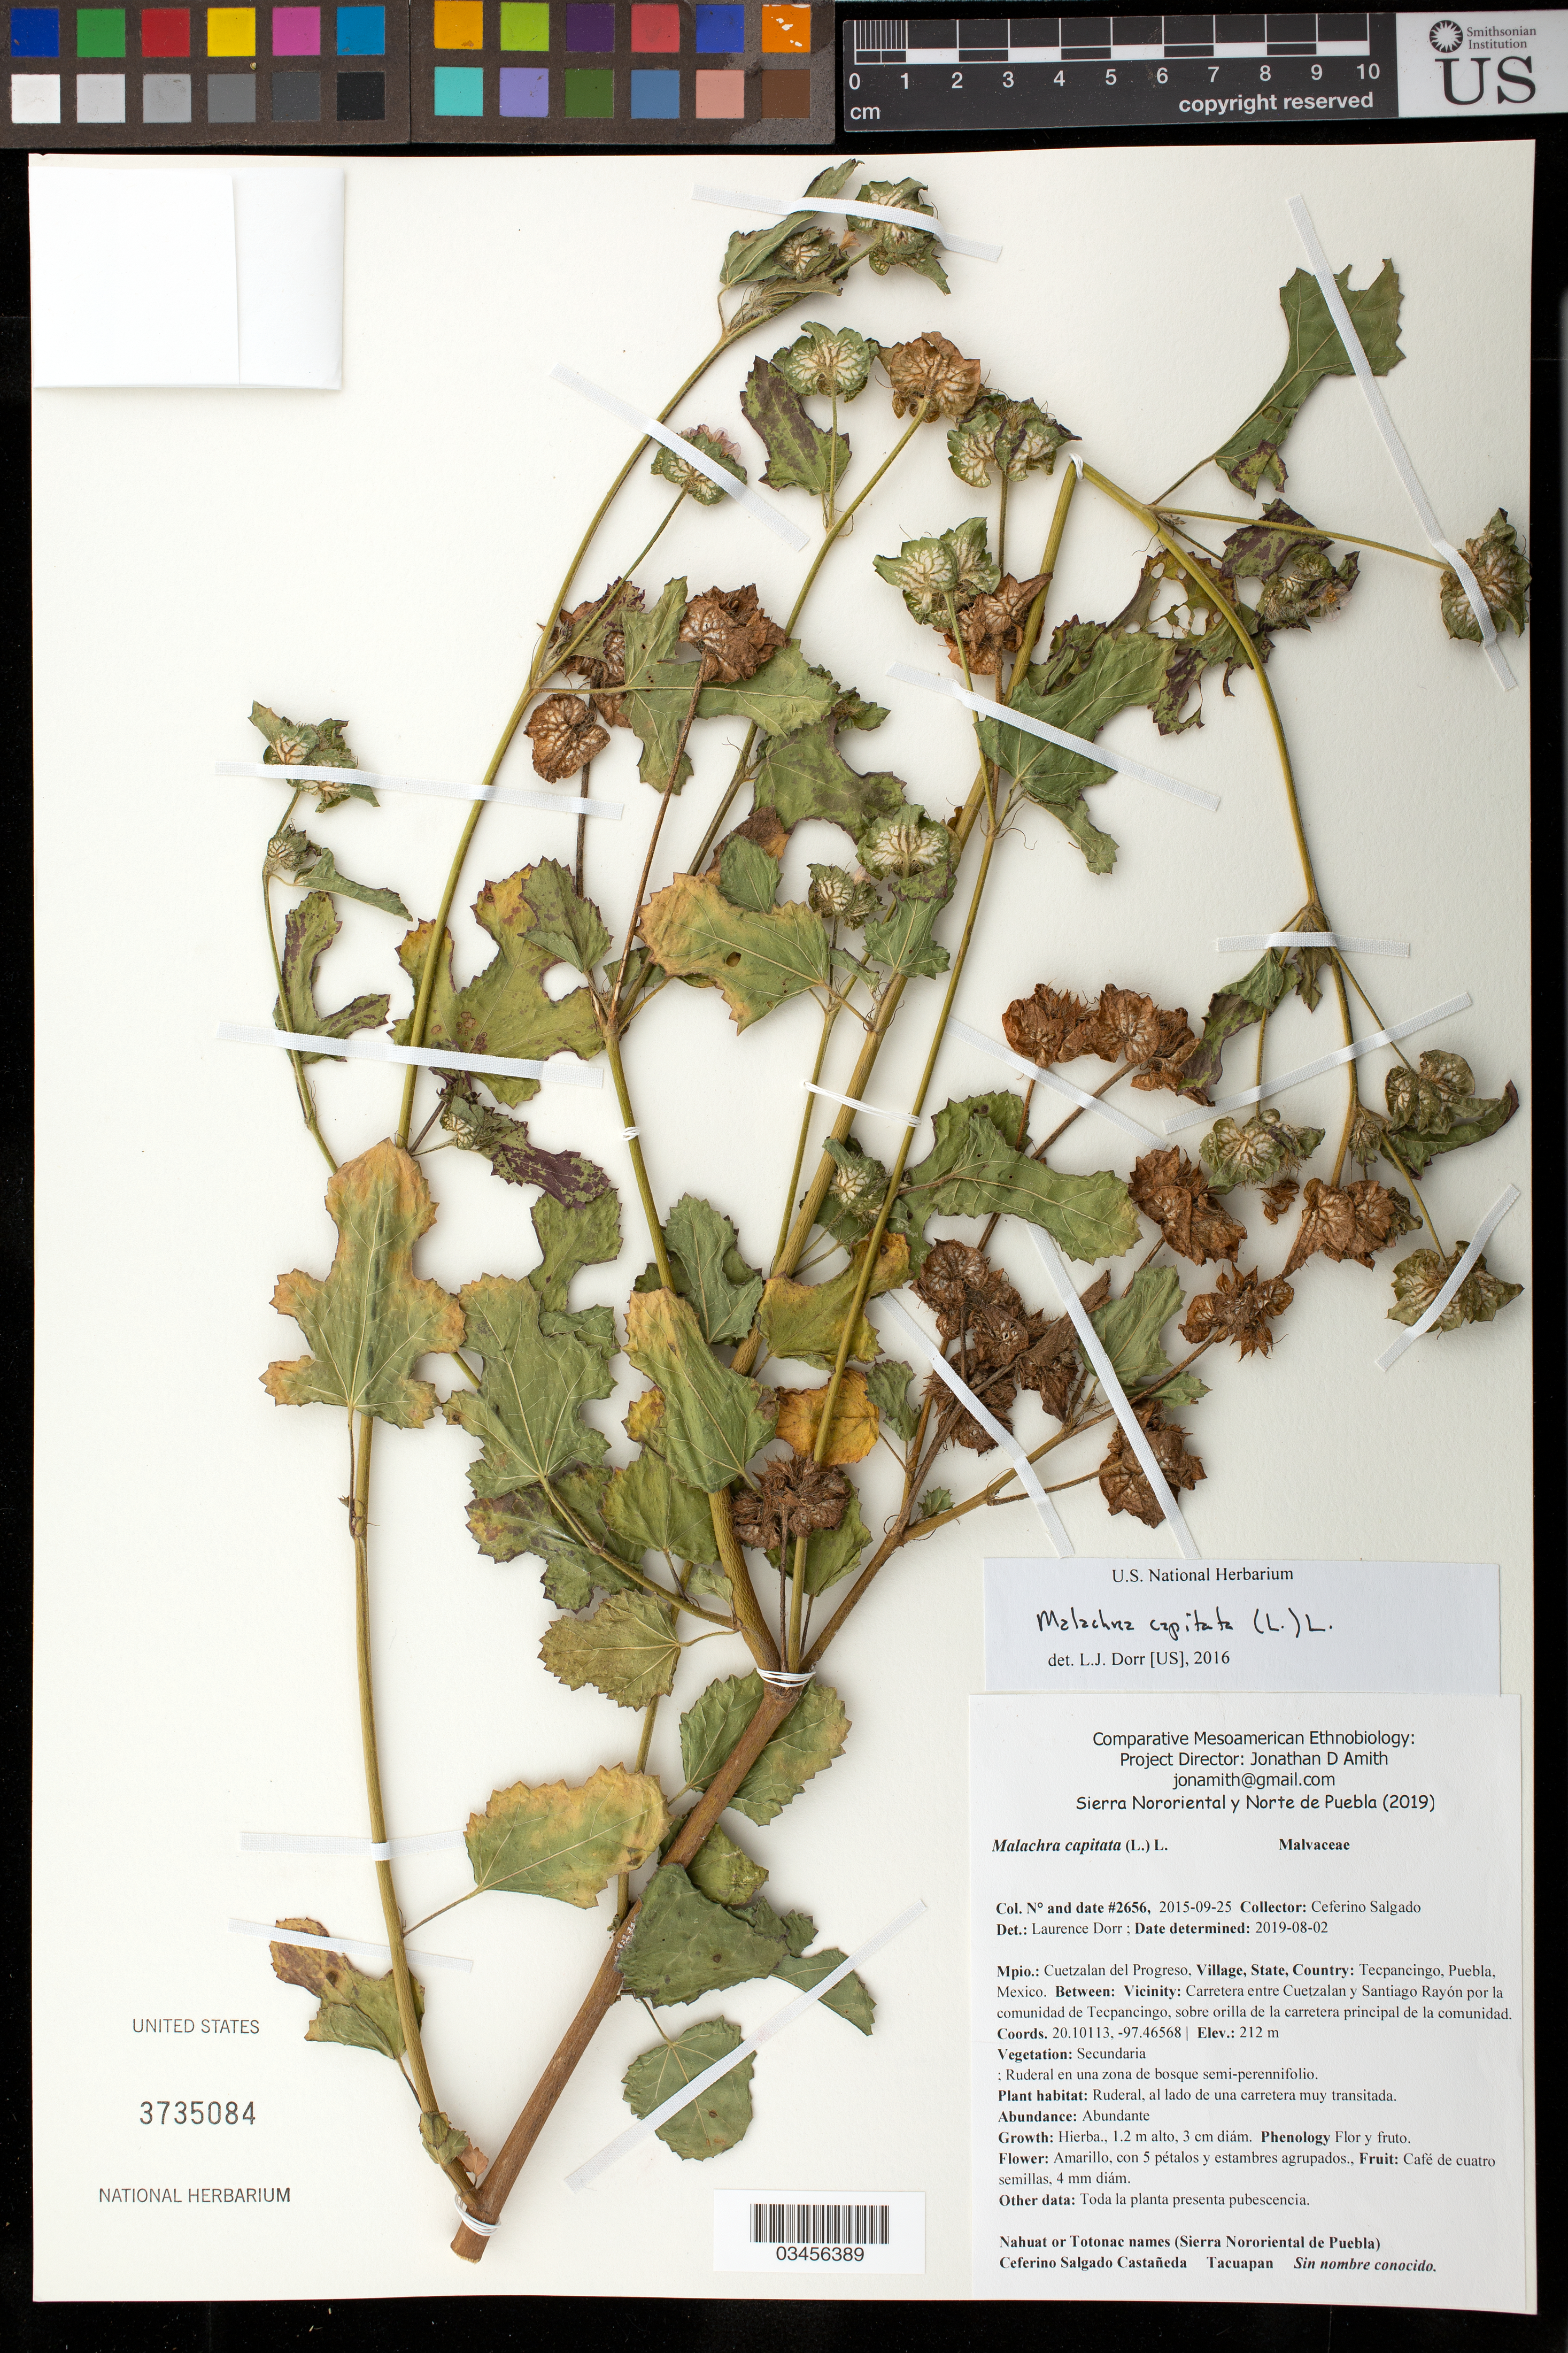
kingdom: Plantae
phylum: Tracheophyta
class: Magnoliopsida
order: Malvales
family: Malvaceae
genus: Malachra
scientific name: Malachra capitata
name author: (L.) L.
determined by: Dorr, L. J., (BOT), Smithsonian Institution - National Museum of Natural History (UNITED STATES)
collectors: C. Salgado Castañeda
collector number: CSC_ 02656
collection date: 2015-09-25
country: México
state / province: Puebla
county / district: Cuetzalan del Progreso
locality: PUEBLO: Tecpancingo; LOCALIDAD EXACTA: Carretera entre Cuetzalan y Santiago Rayón por la comunidad de Tecpancingo, sobre orilla de la carretera principal de la comunidad.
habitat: Ruderal en una zona de bosque semi-perennefolio | Ruderal, al lado de una carretera muy transitada.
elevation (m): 212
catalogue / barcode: US 3735084